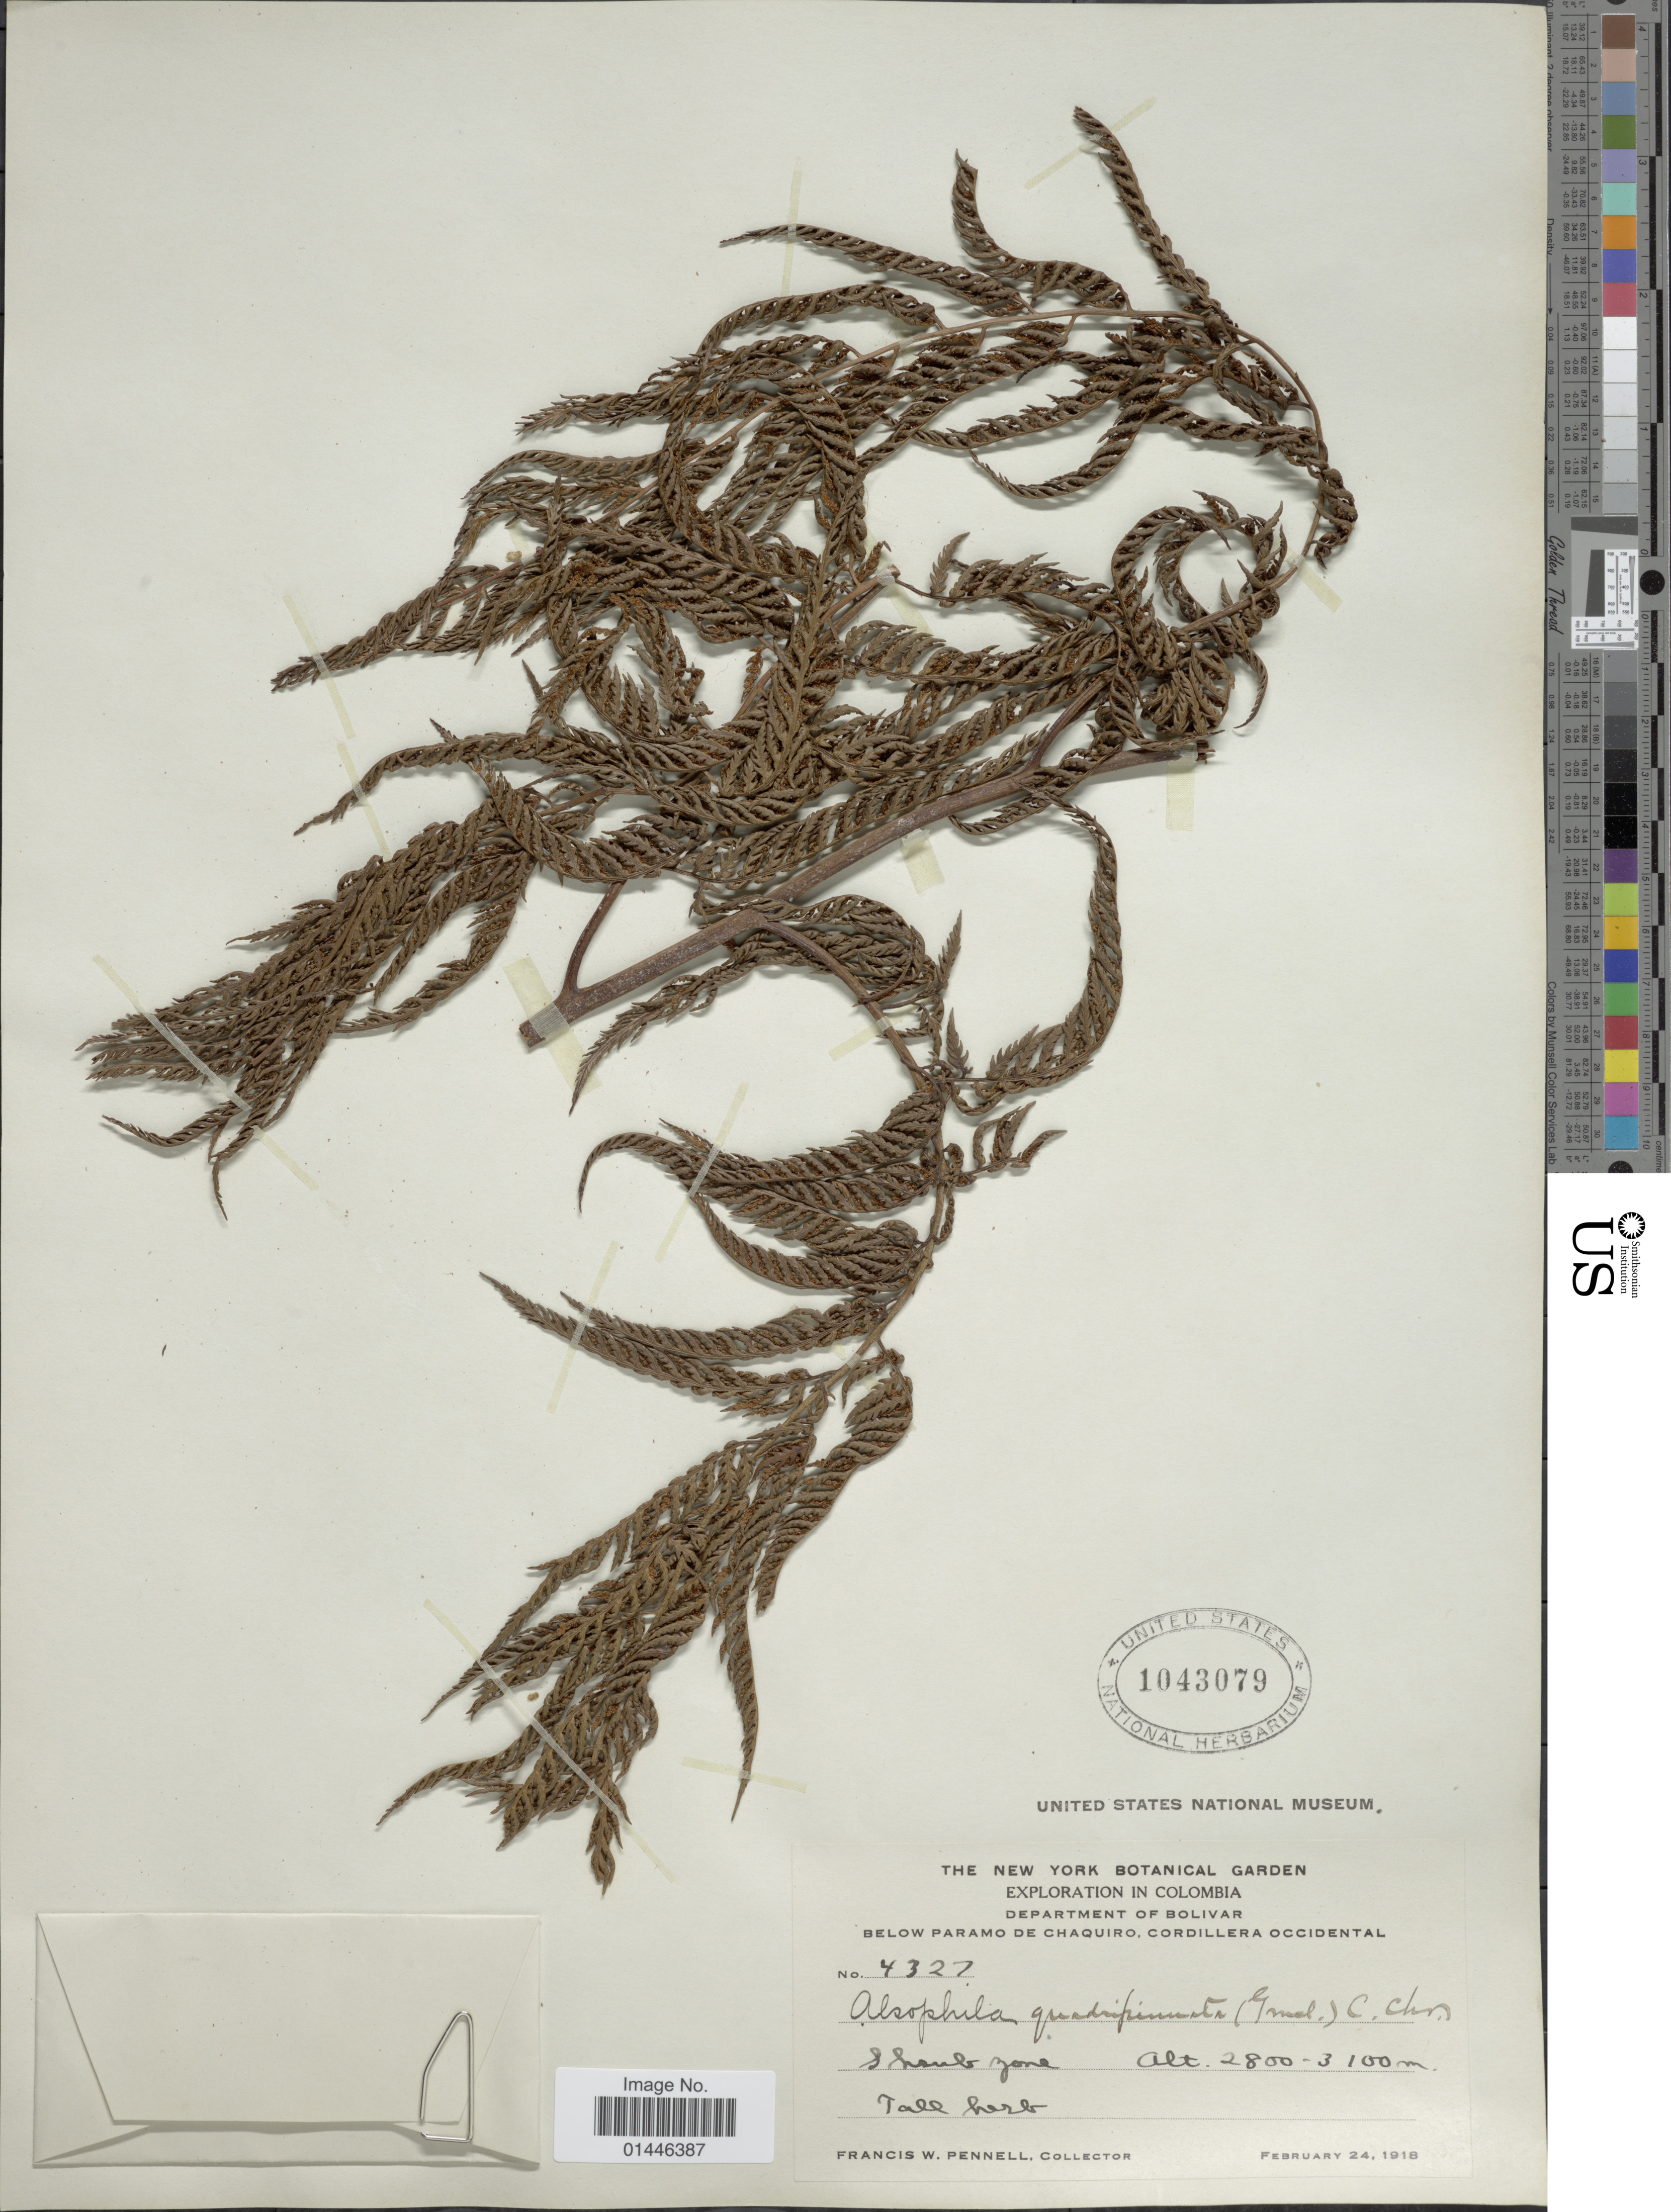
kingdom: Plantae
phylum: Tracheophyta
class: Polypodiopsida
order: Cyatheales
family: Dicksoniaceae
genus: Lophosoria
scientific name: Lophosoria quadripinnata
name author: (J.F. Gmel.) C. Chr.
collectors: F. W. Pennell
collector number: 4327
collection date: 1918-02-24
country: Colombia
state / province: Bolívar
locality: Below Paramo de Chaquiro, Cordillera Occidental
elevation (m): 2800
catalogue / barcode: US 1043079